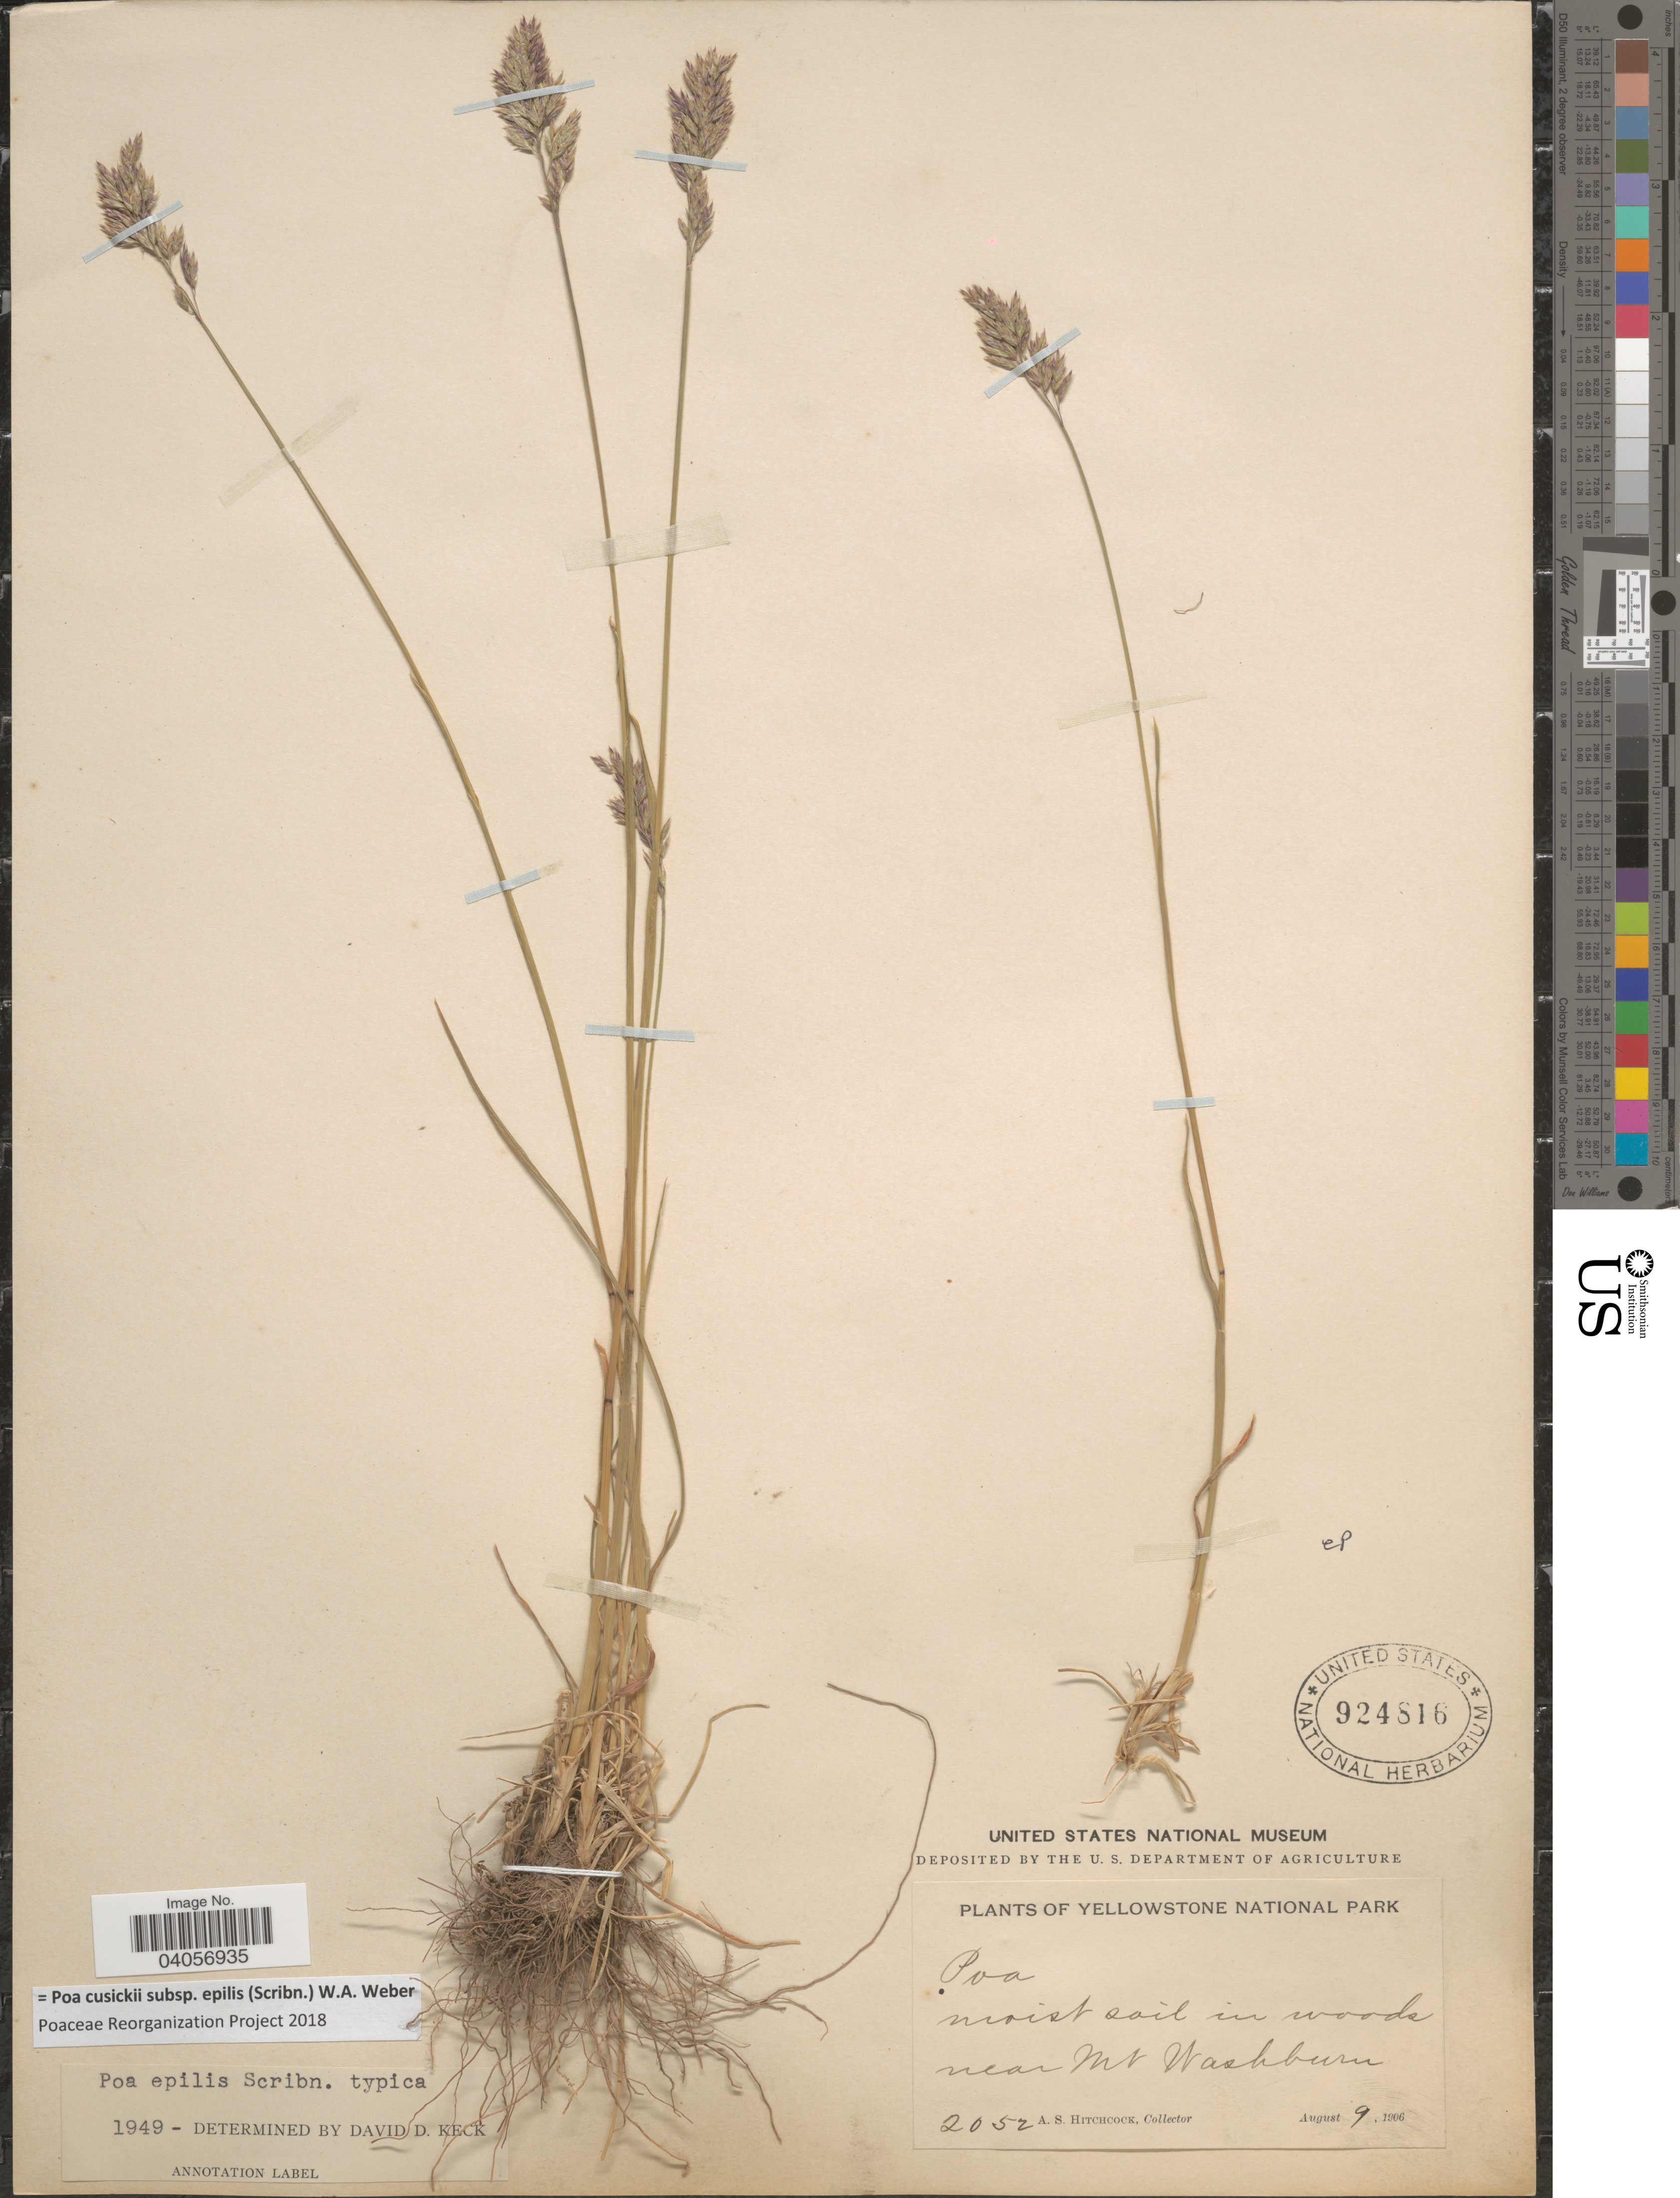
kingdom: Plantae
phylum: Tracheophyta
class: Liliopsida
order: Poales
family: Poaceae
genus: Poa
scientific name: Poa cusickii subsp. epilis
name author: (Scribn.) W.A. Weber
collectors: A. S. Hitchcock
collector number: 2052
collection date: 1906-08-09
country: United States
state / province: Wyoming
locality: Yellowstone National Park. Moist soil in woods near Mt Washburn.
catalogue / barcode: US 924816